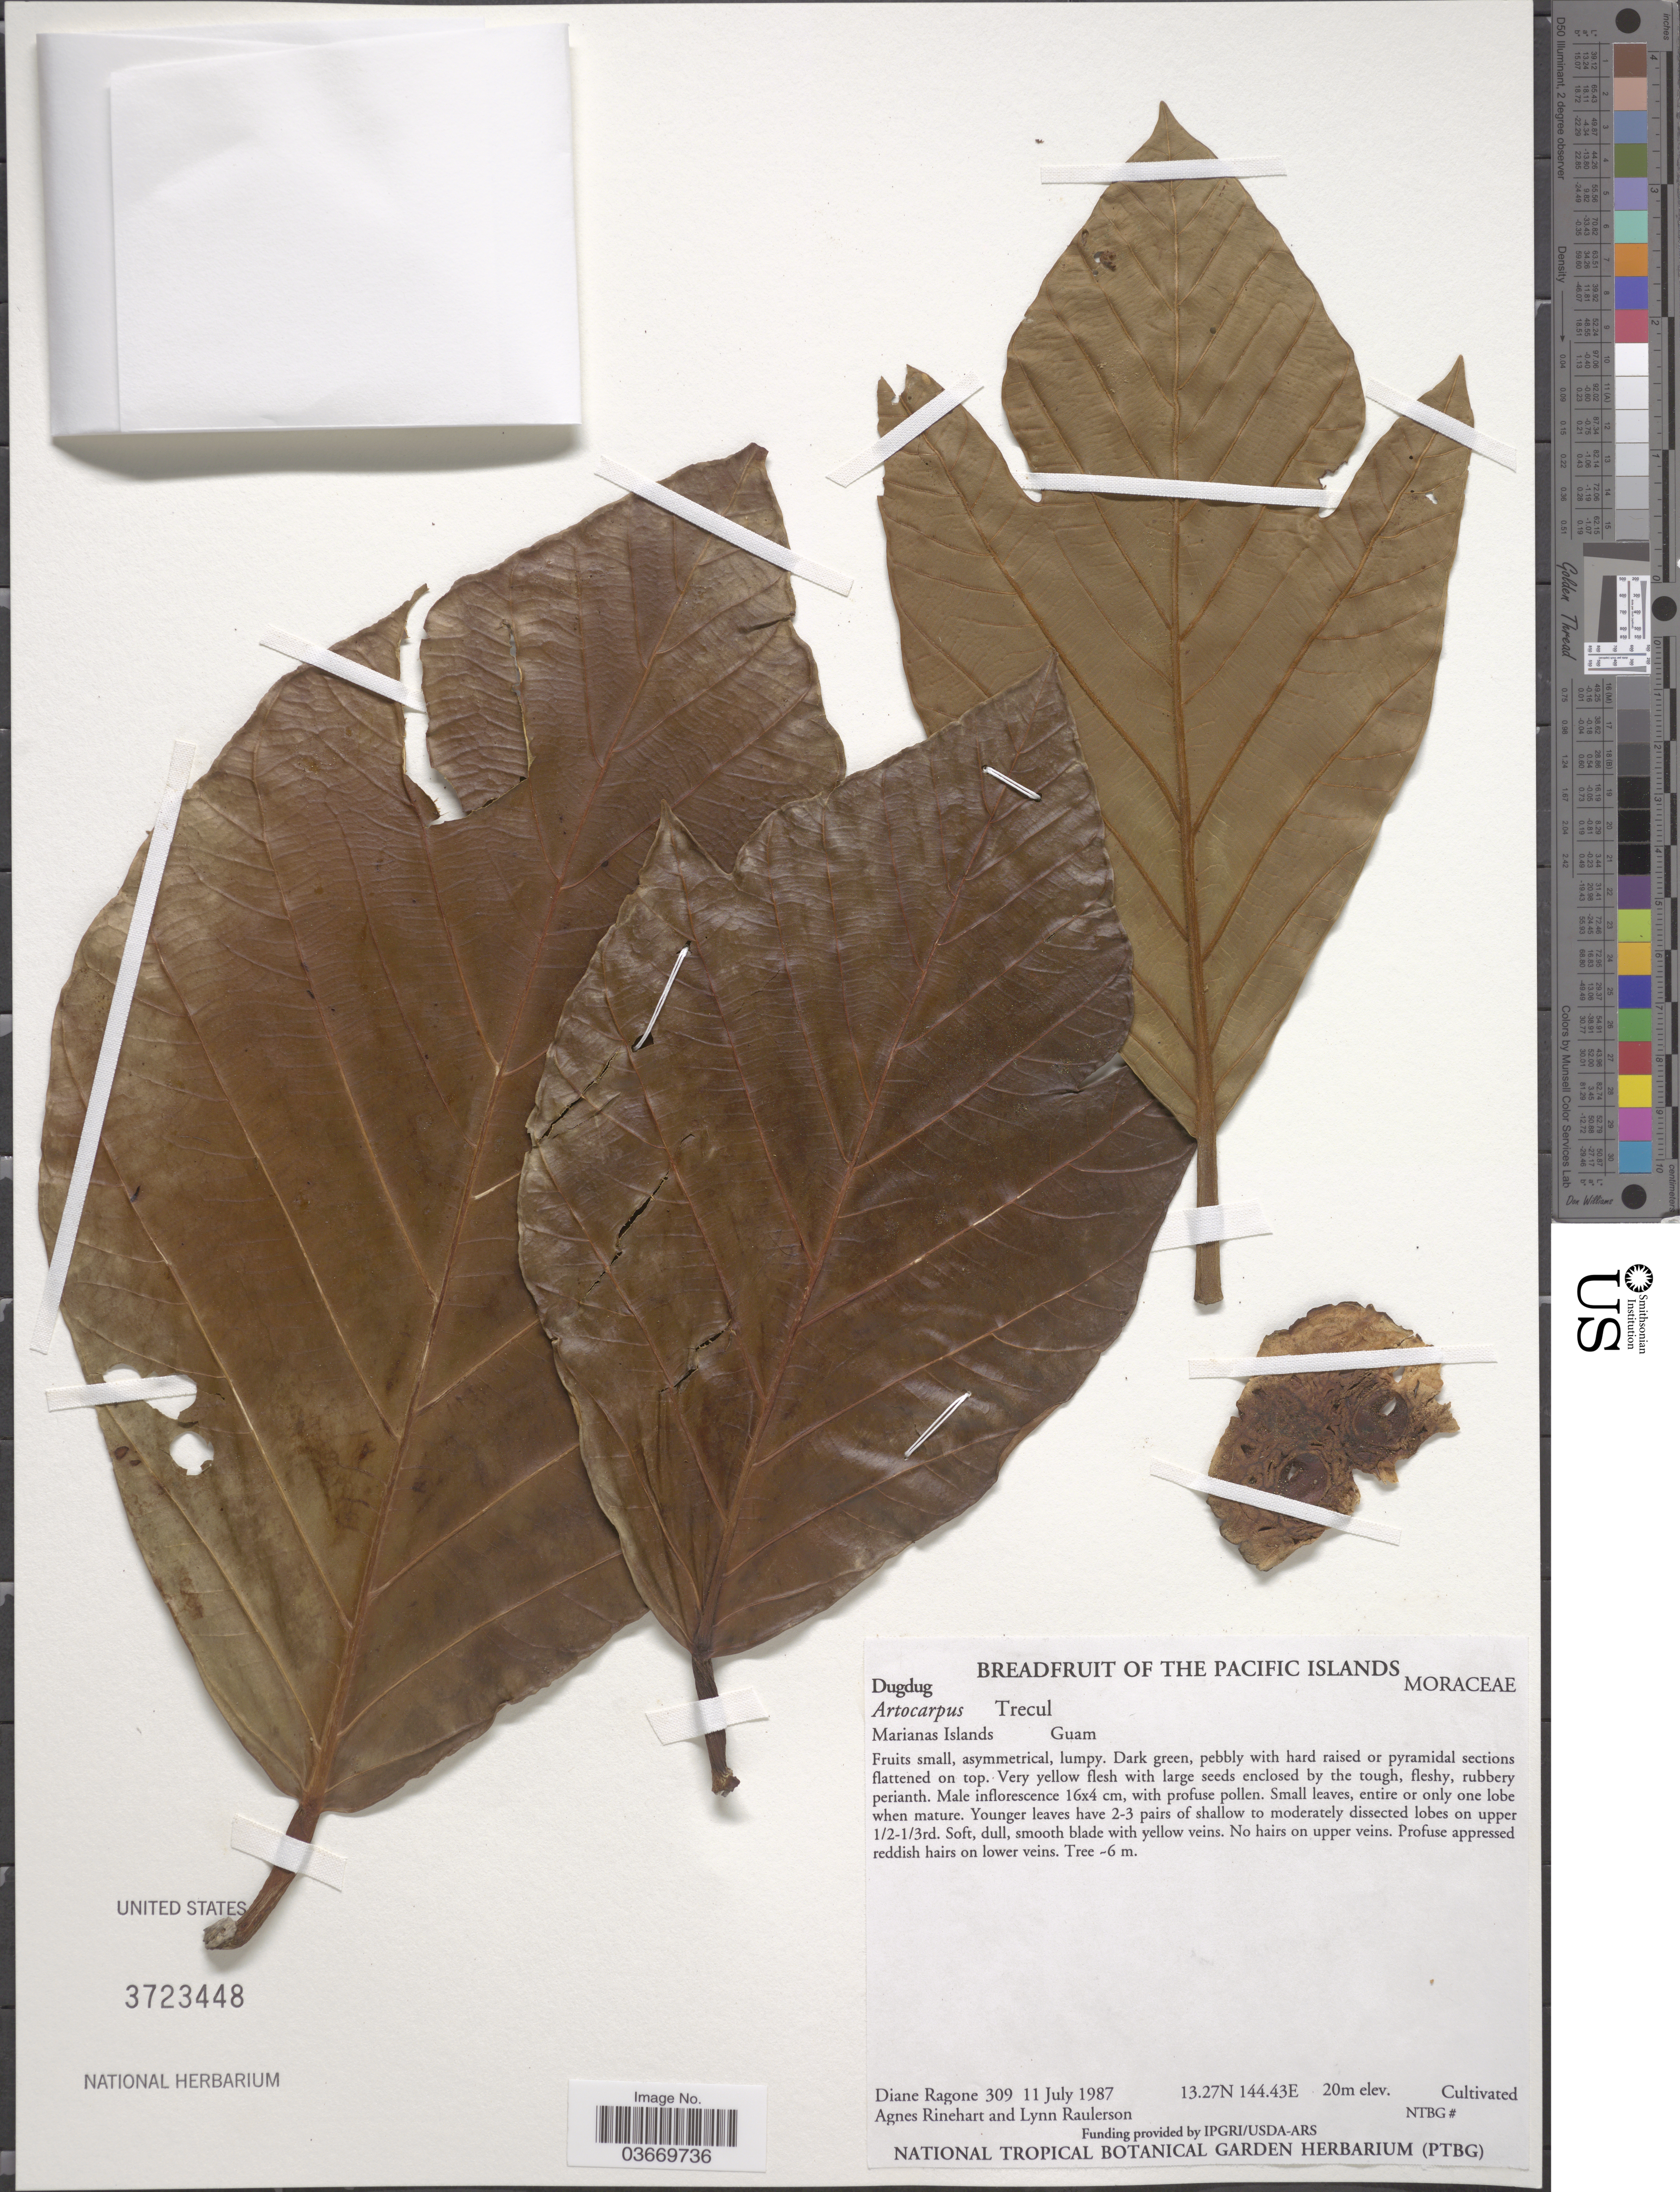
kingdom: Plantae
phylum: Tracheophyta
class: Magnoliopsida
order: Rosales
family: Moraceae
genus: Artocarpus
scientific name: Artocarpus altilis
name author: (Parkinson) Fosberg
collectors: D. Ragone, A. Rinehart & L. Raulerson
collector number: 309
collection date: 1987-07-11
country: Guam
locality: Marianas Islands.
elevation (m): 20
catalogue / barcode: US 3723448